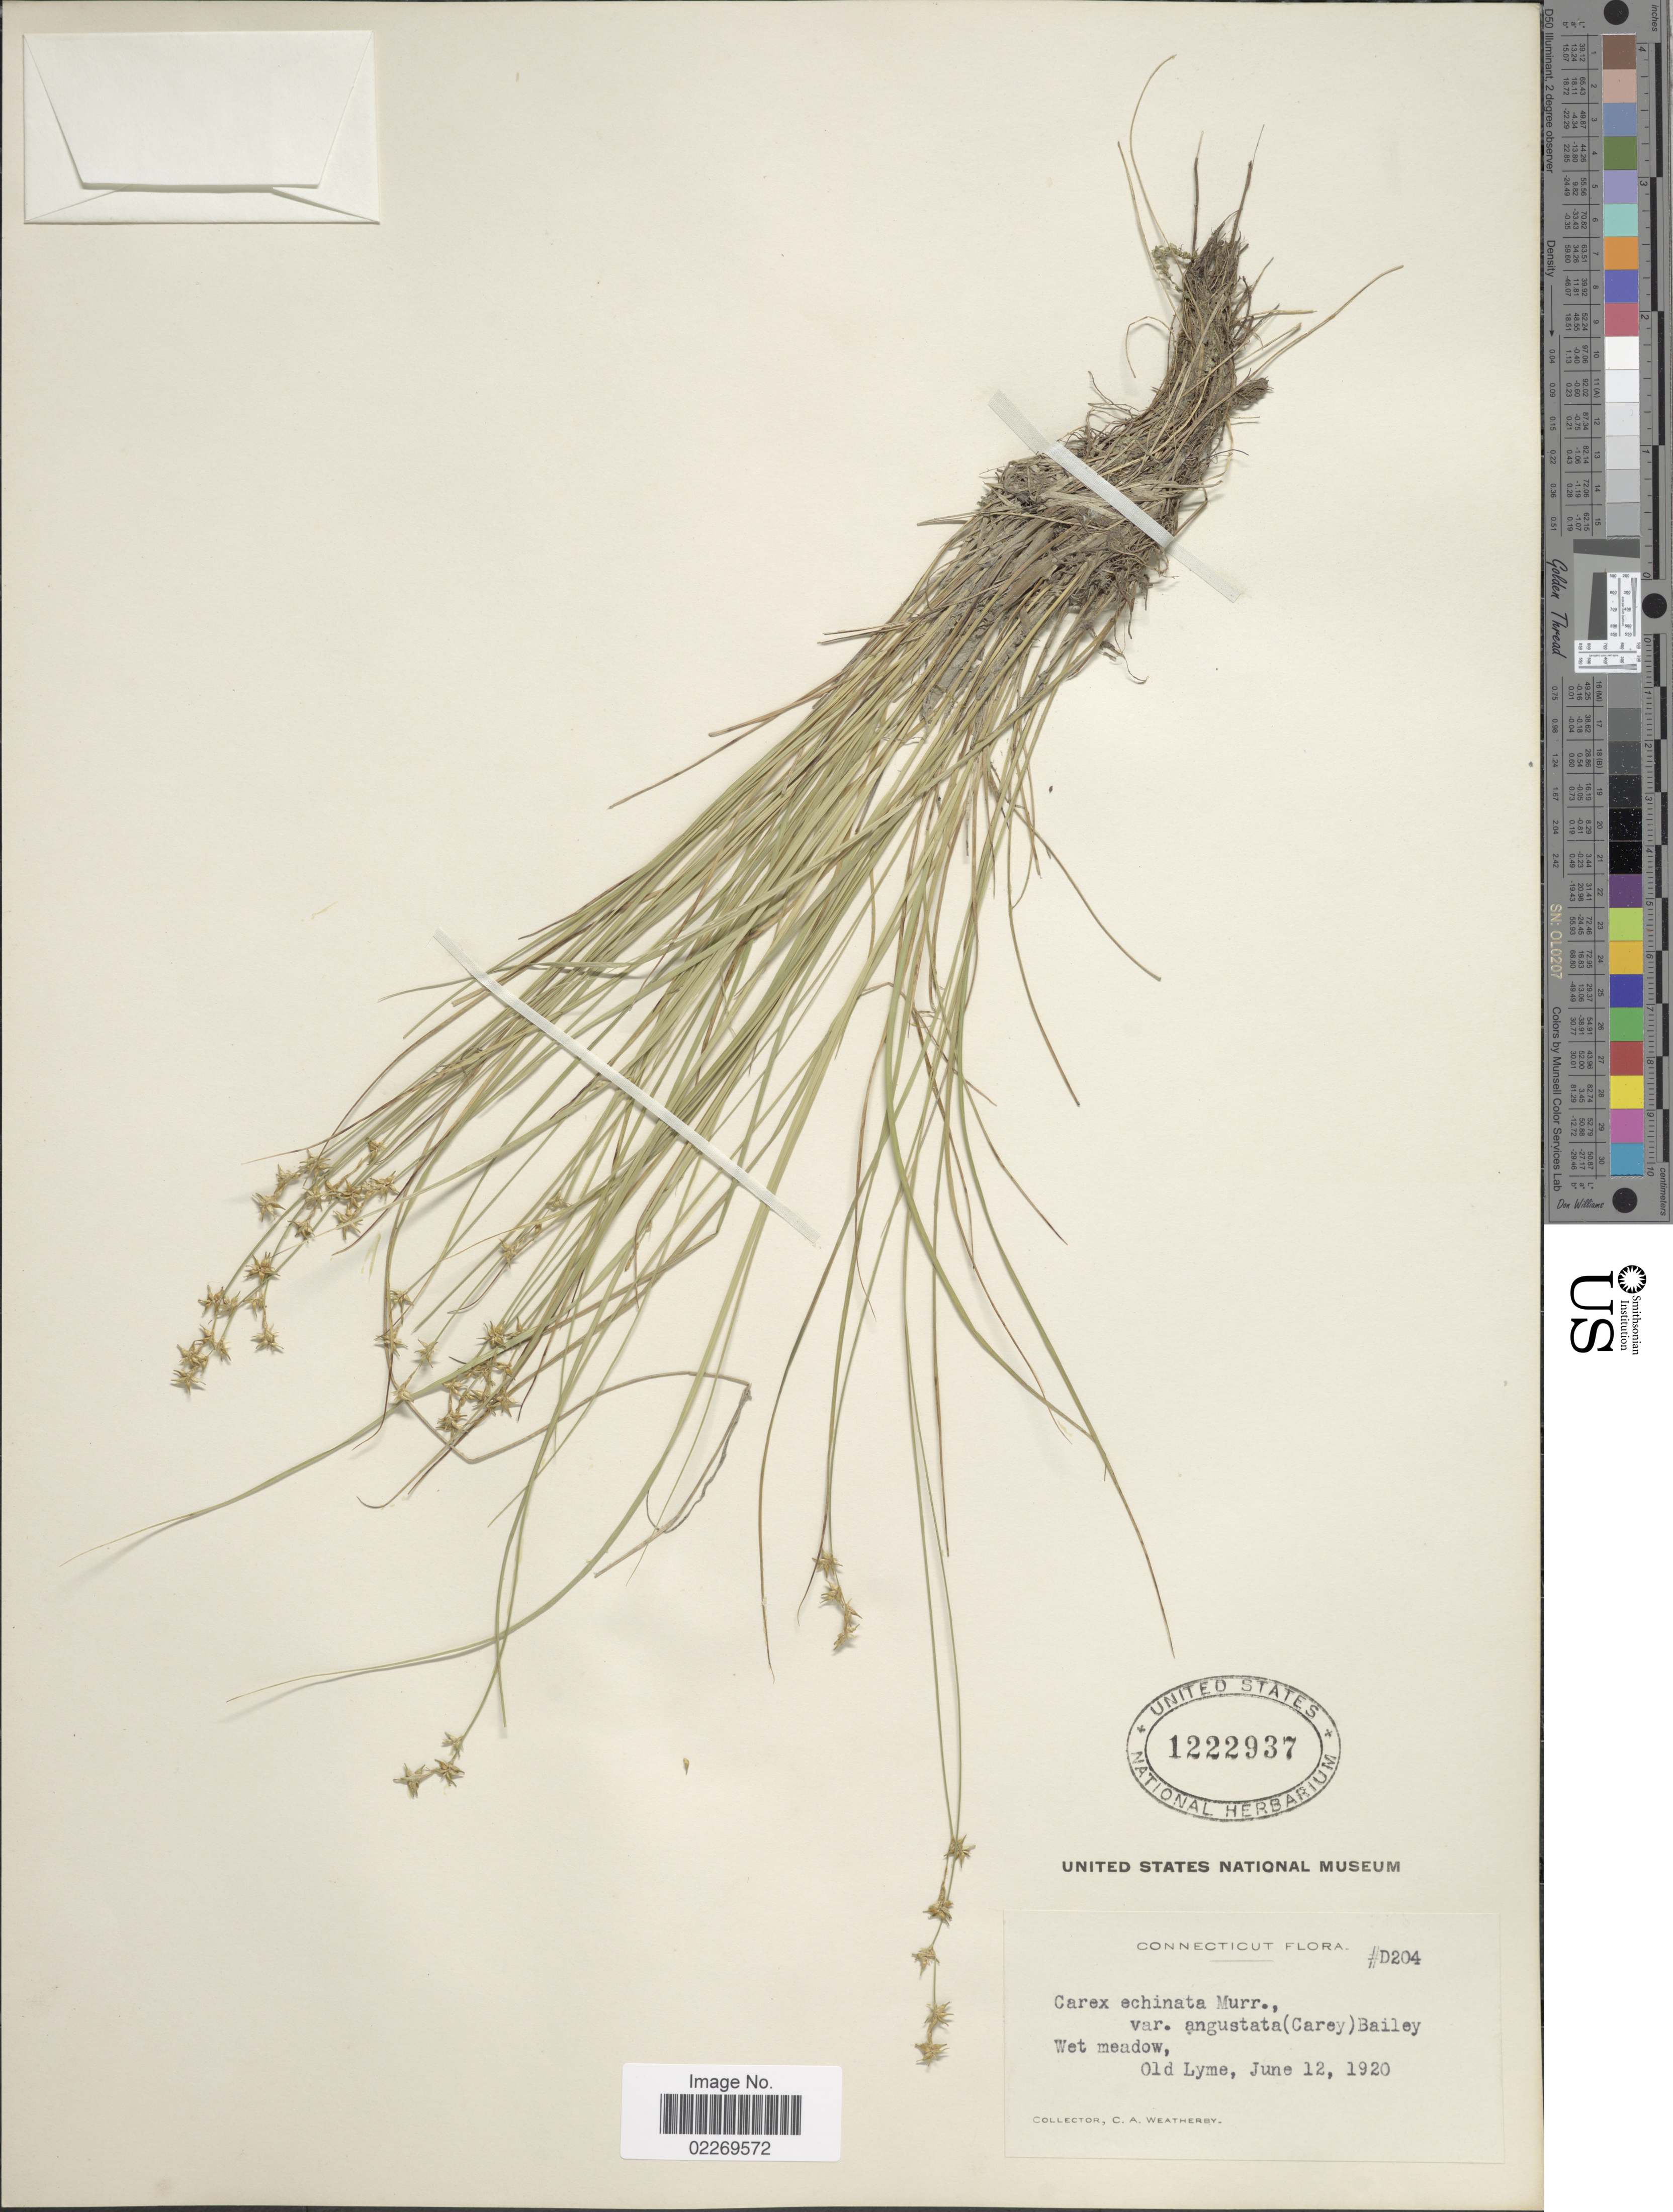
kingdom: Plantae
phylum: Tracheophyta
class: Liliopsida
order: Poales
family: Cyperaceae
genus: Carex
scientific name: Carex echinata subsp. echinata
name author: Murray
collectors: C. A. Weatherby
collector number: D204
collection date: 1920-06-12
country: United States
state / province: Connecticut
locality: Old Lyme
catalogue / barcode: US 1222937